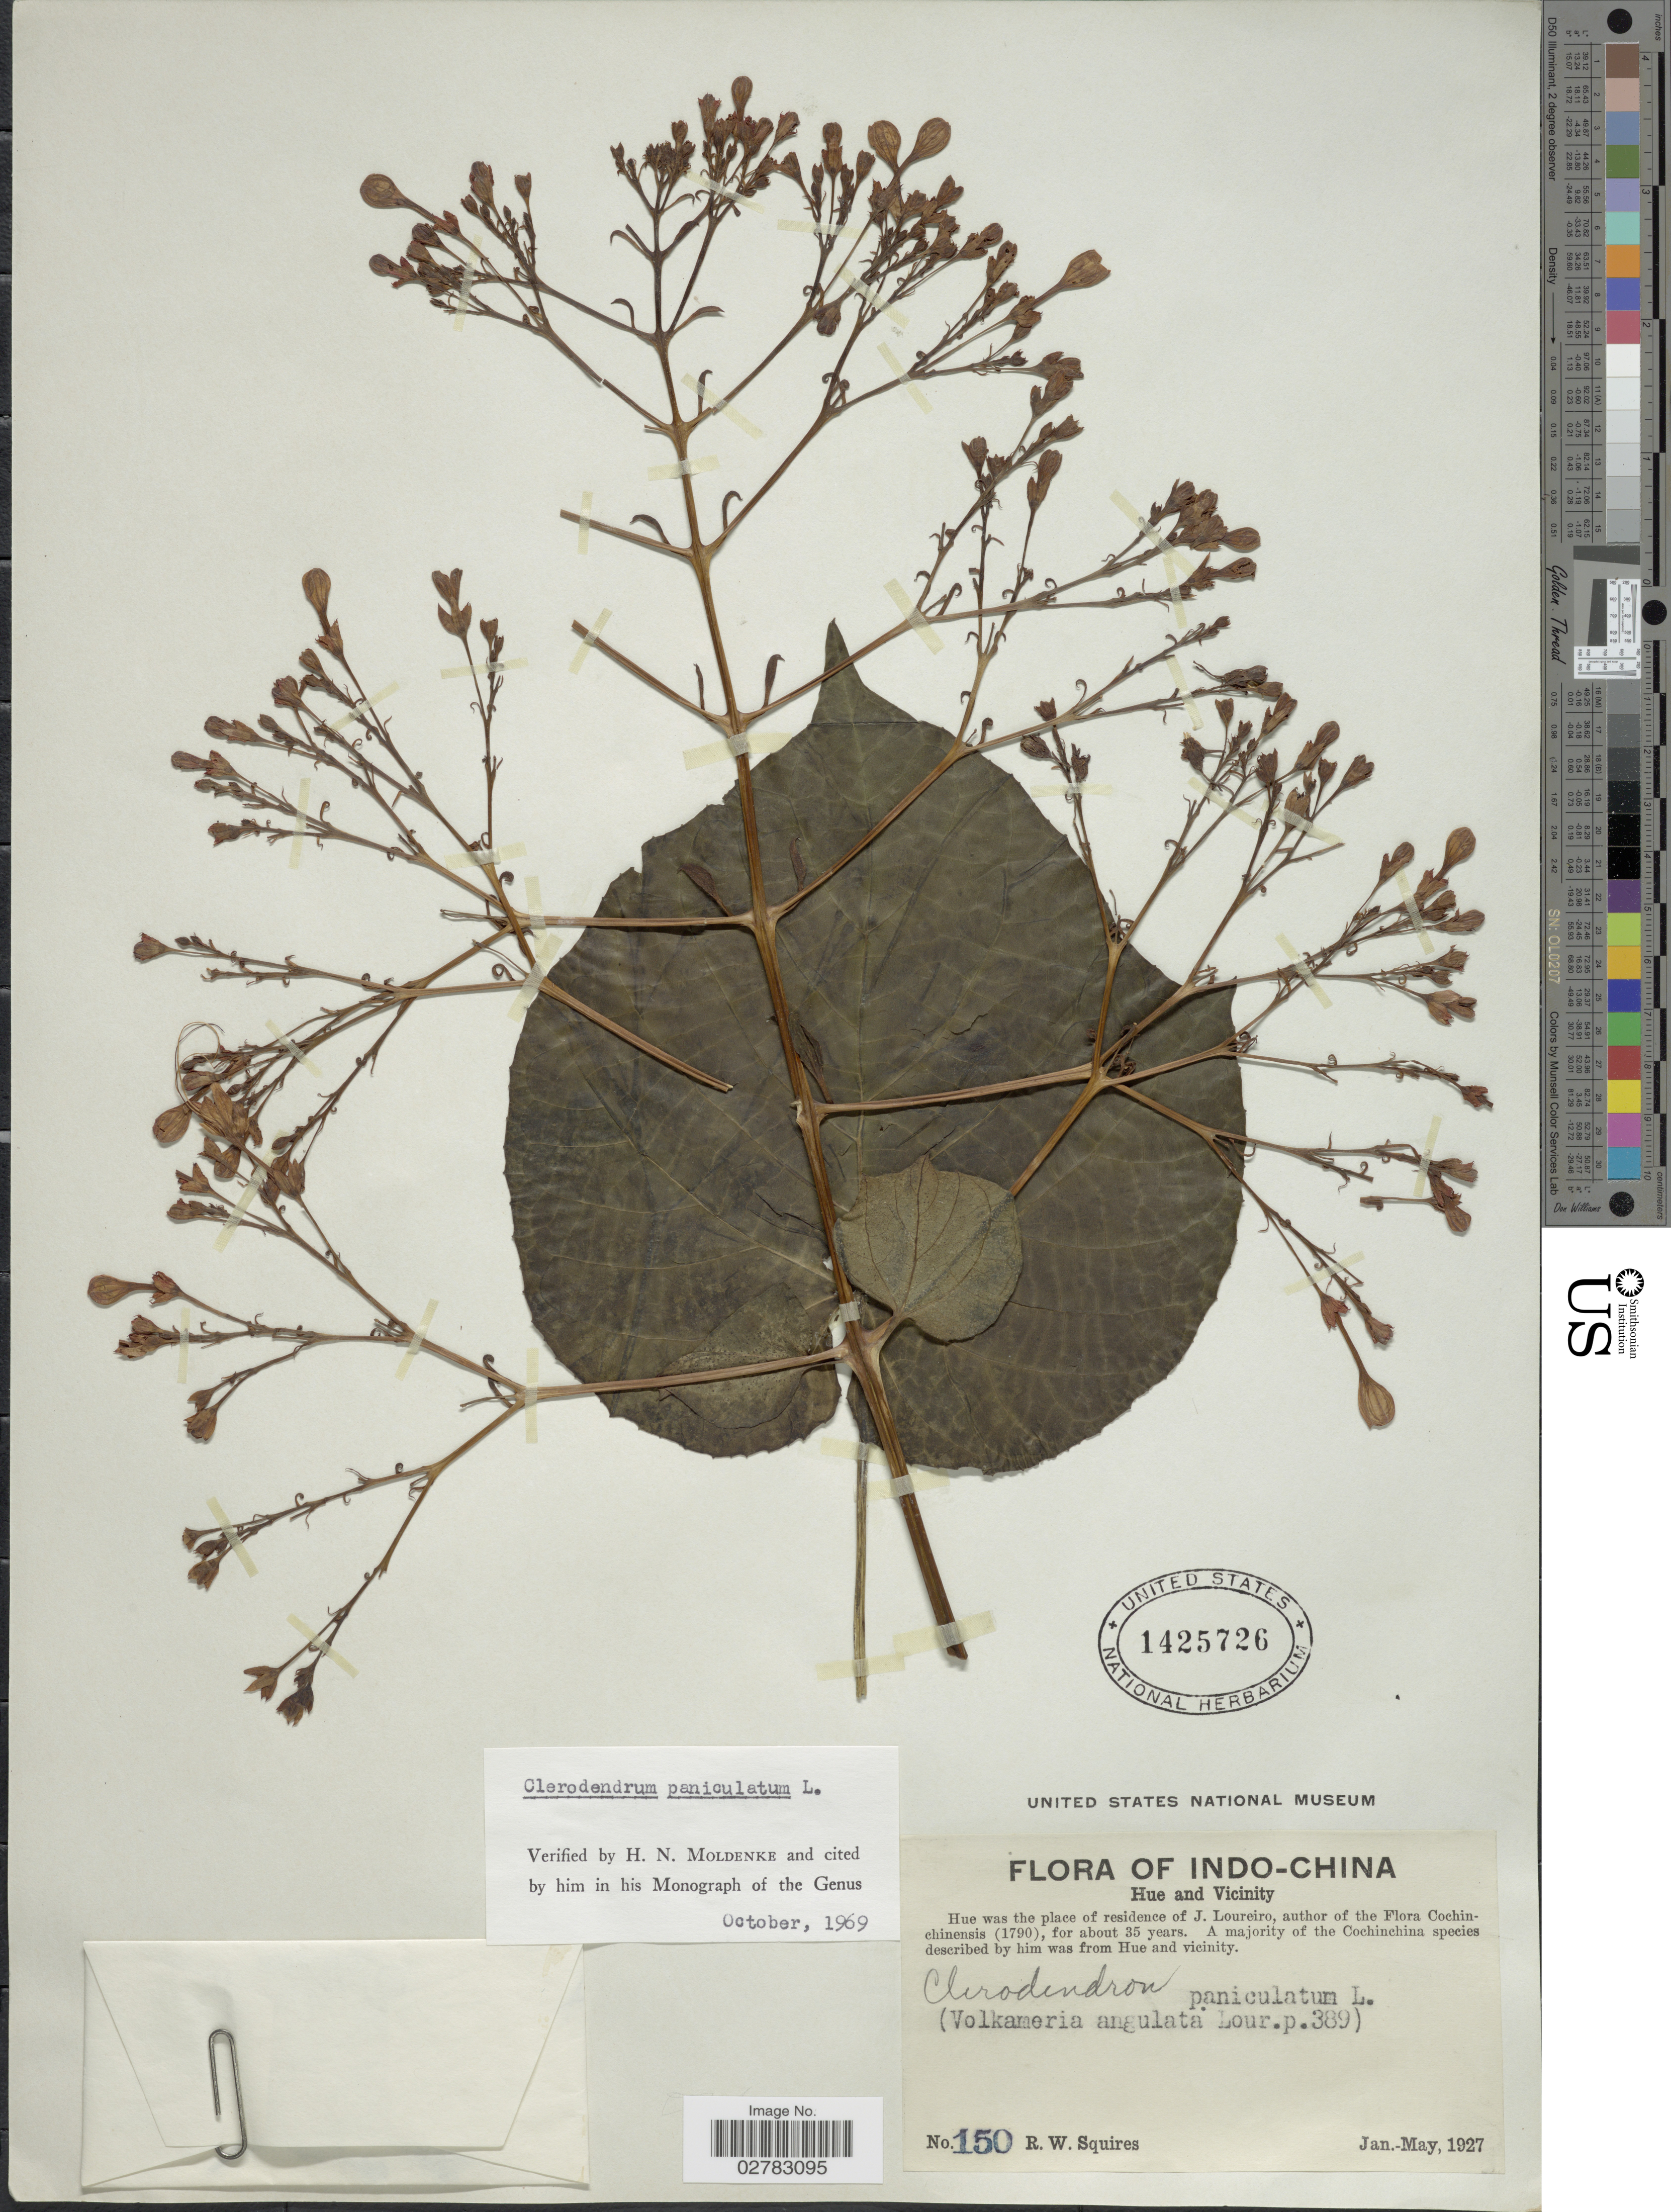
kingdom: Plantae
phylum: Tracheophyta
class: Magnoliopsida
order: Lamiales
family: Lamiaceae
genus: Clerodendrum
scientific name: Clerodendrum paniculatum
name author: L.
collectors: R. Squires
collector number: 150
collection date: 1927-01/1927-05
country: Vietnam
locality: Indo-China. Hue and Vicinity.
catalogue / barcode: US 1425726